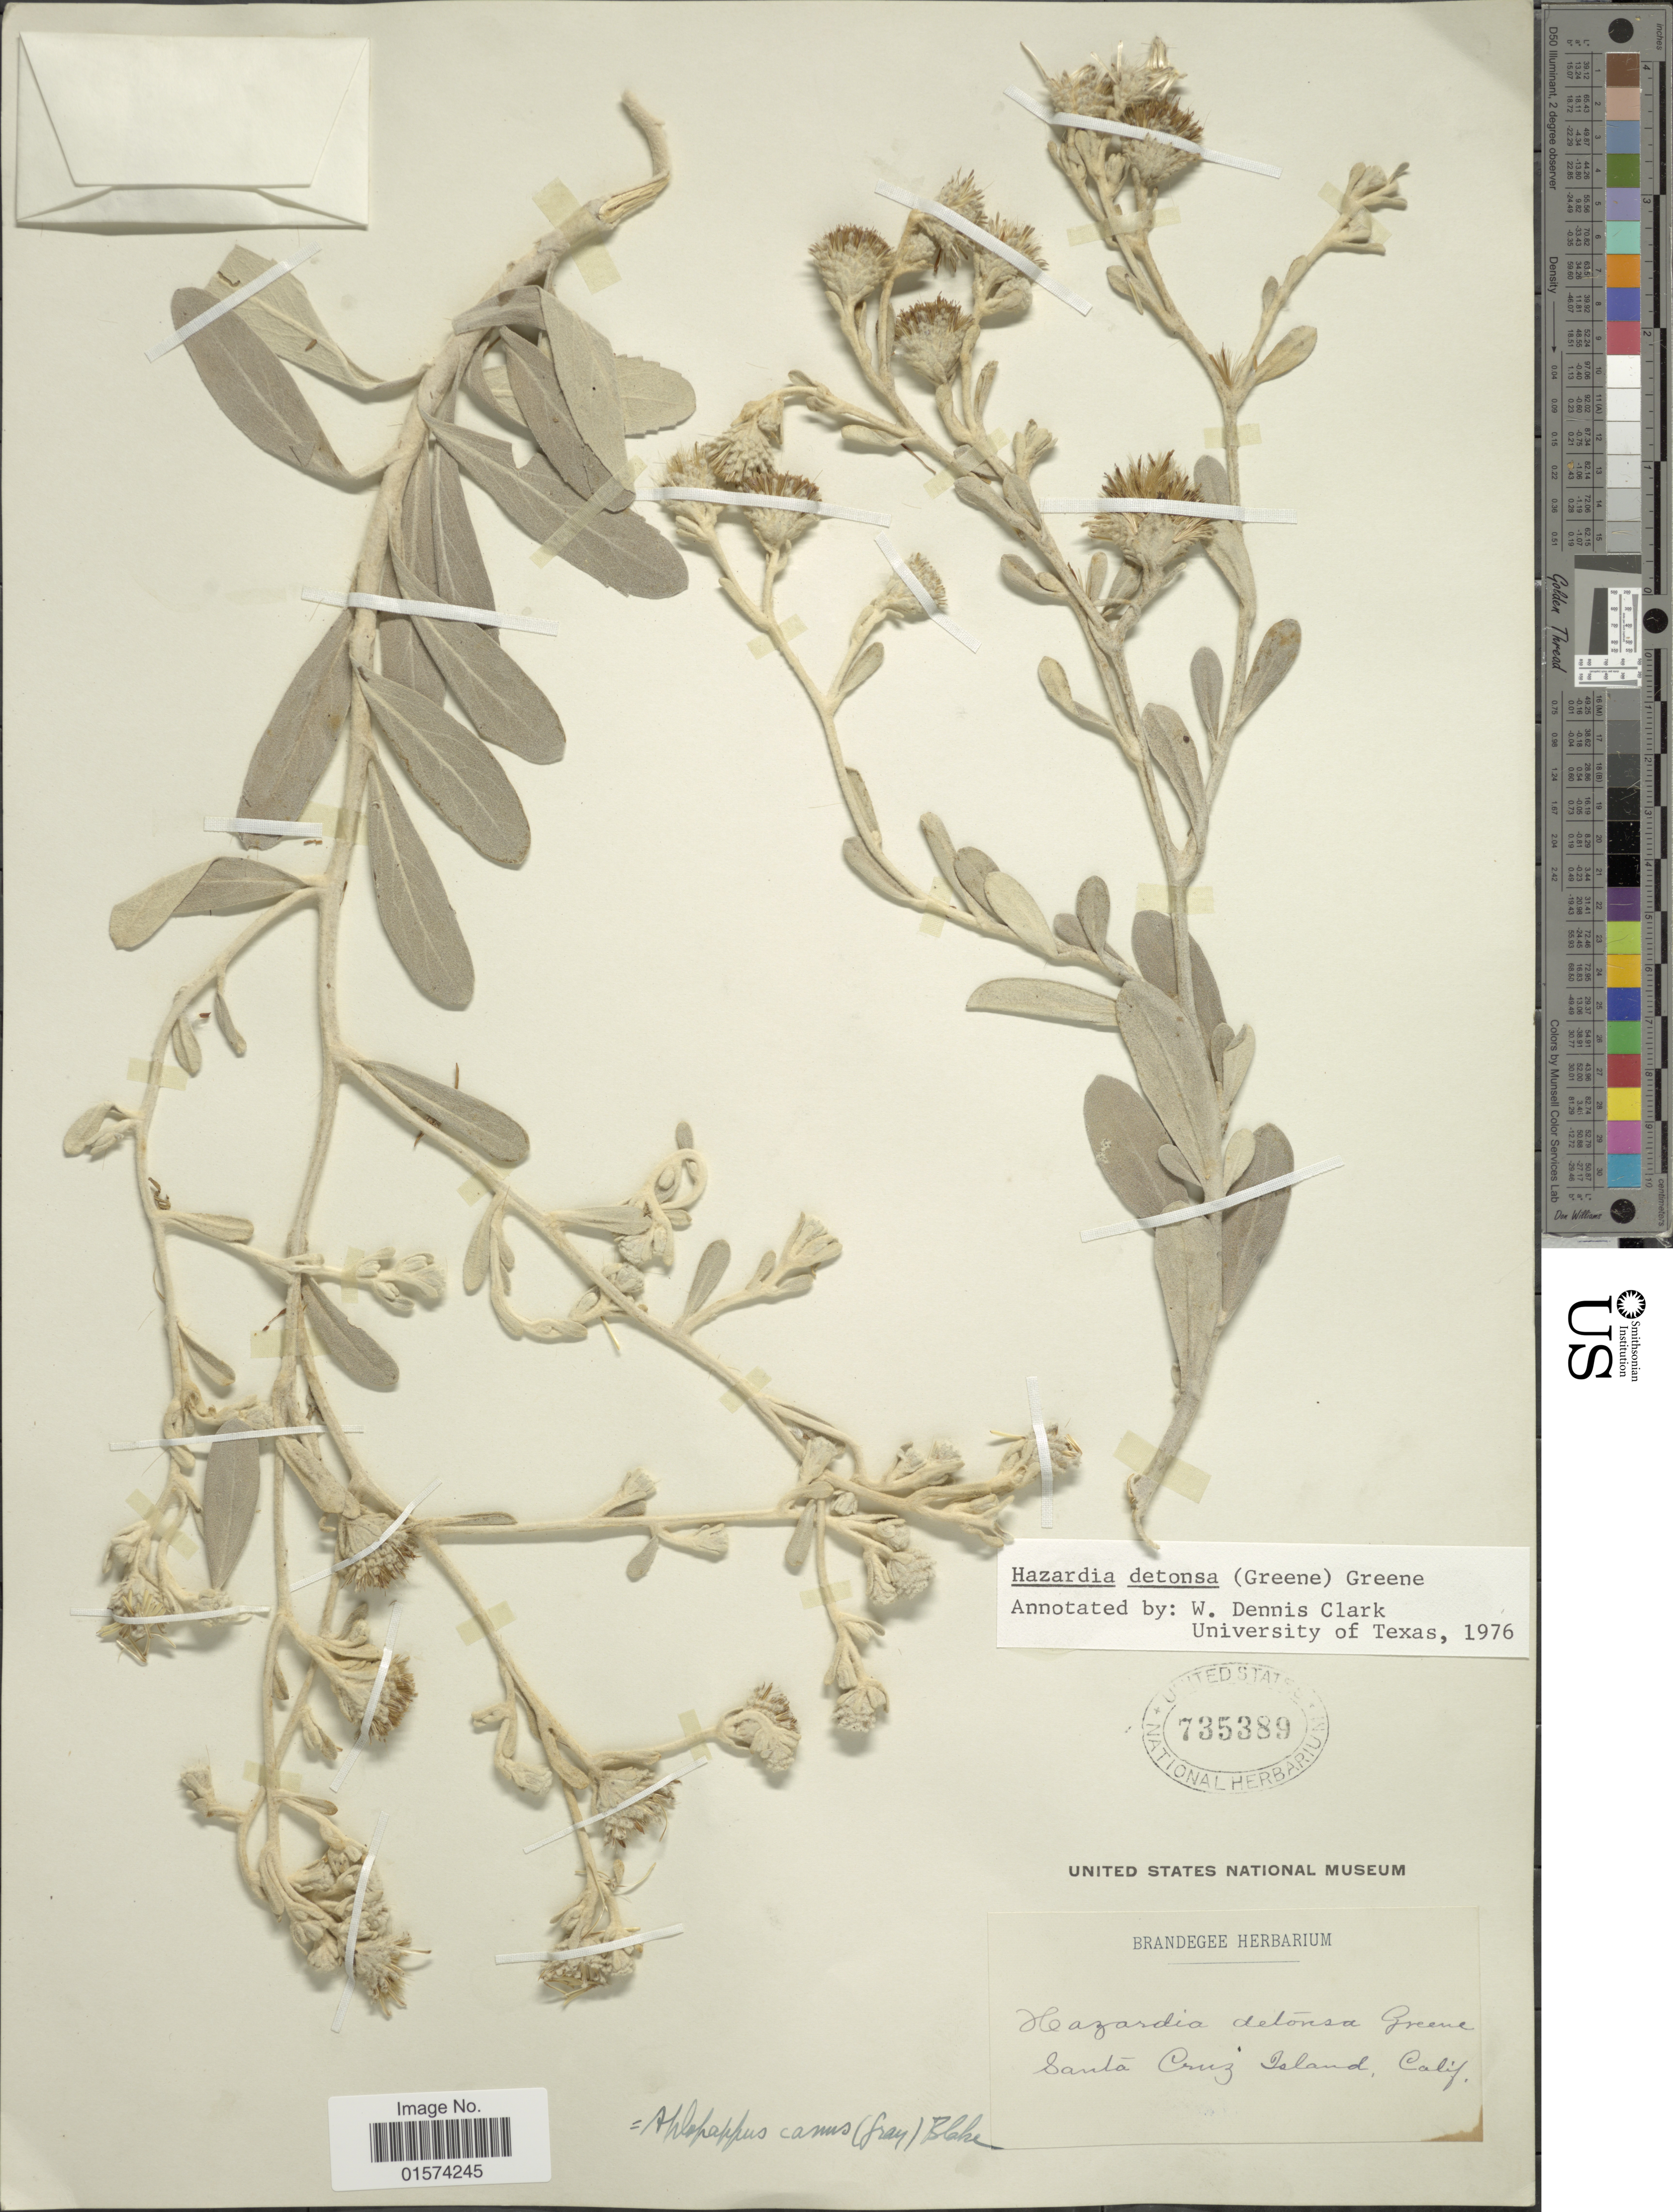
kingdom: Plantae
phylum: Tracheophyta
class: Magnoliopsida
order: Asterales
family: Asteraceae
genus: Hazardia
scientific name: Hazardia detonsa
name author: Greene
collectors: ex herb. of T. S. Brandegee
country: United States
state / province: California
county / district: Santa Barbara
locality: Santa Cruz Island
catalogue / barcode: US 735389